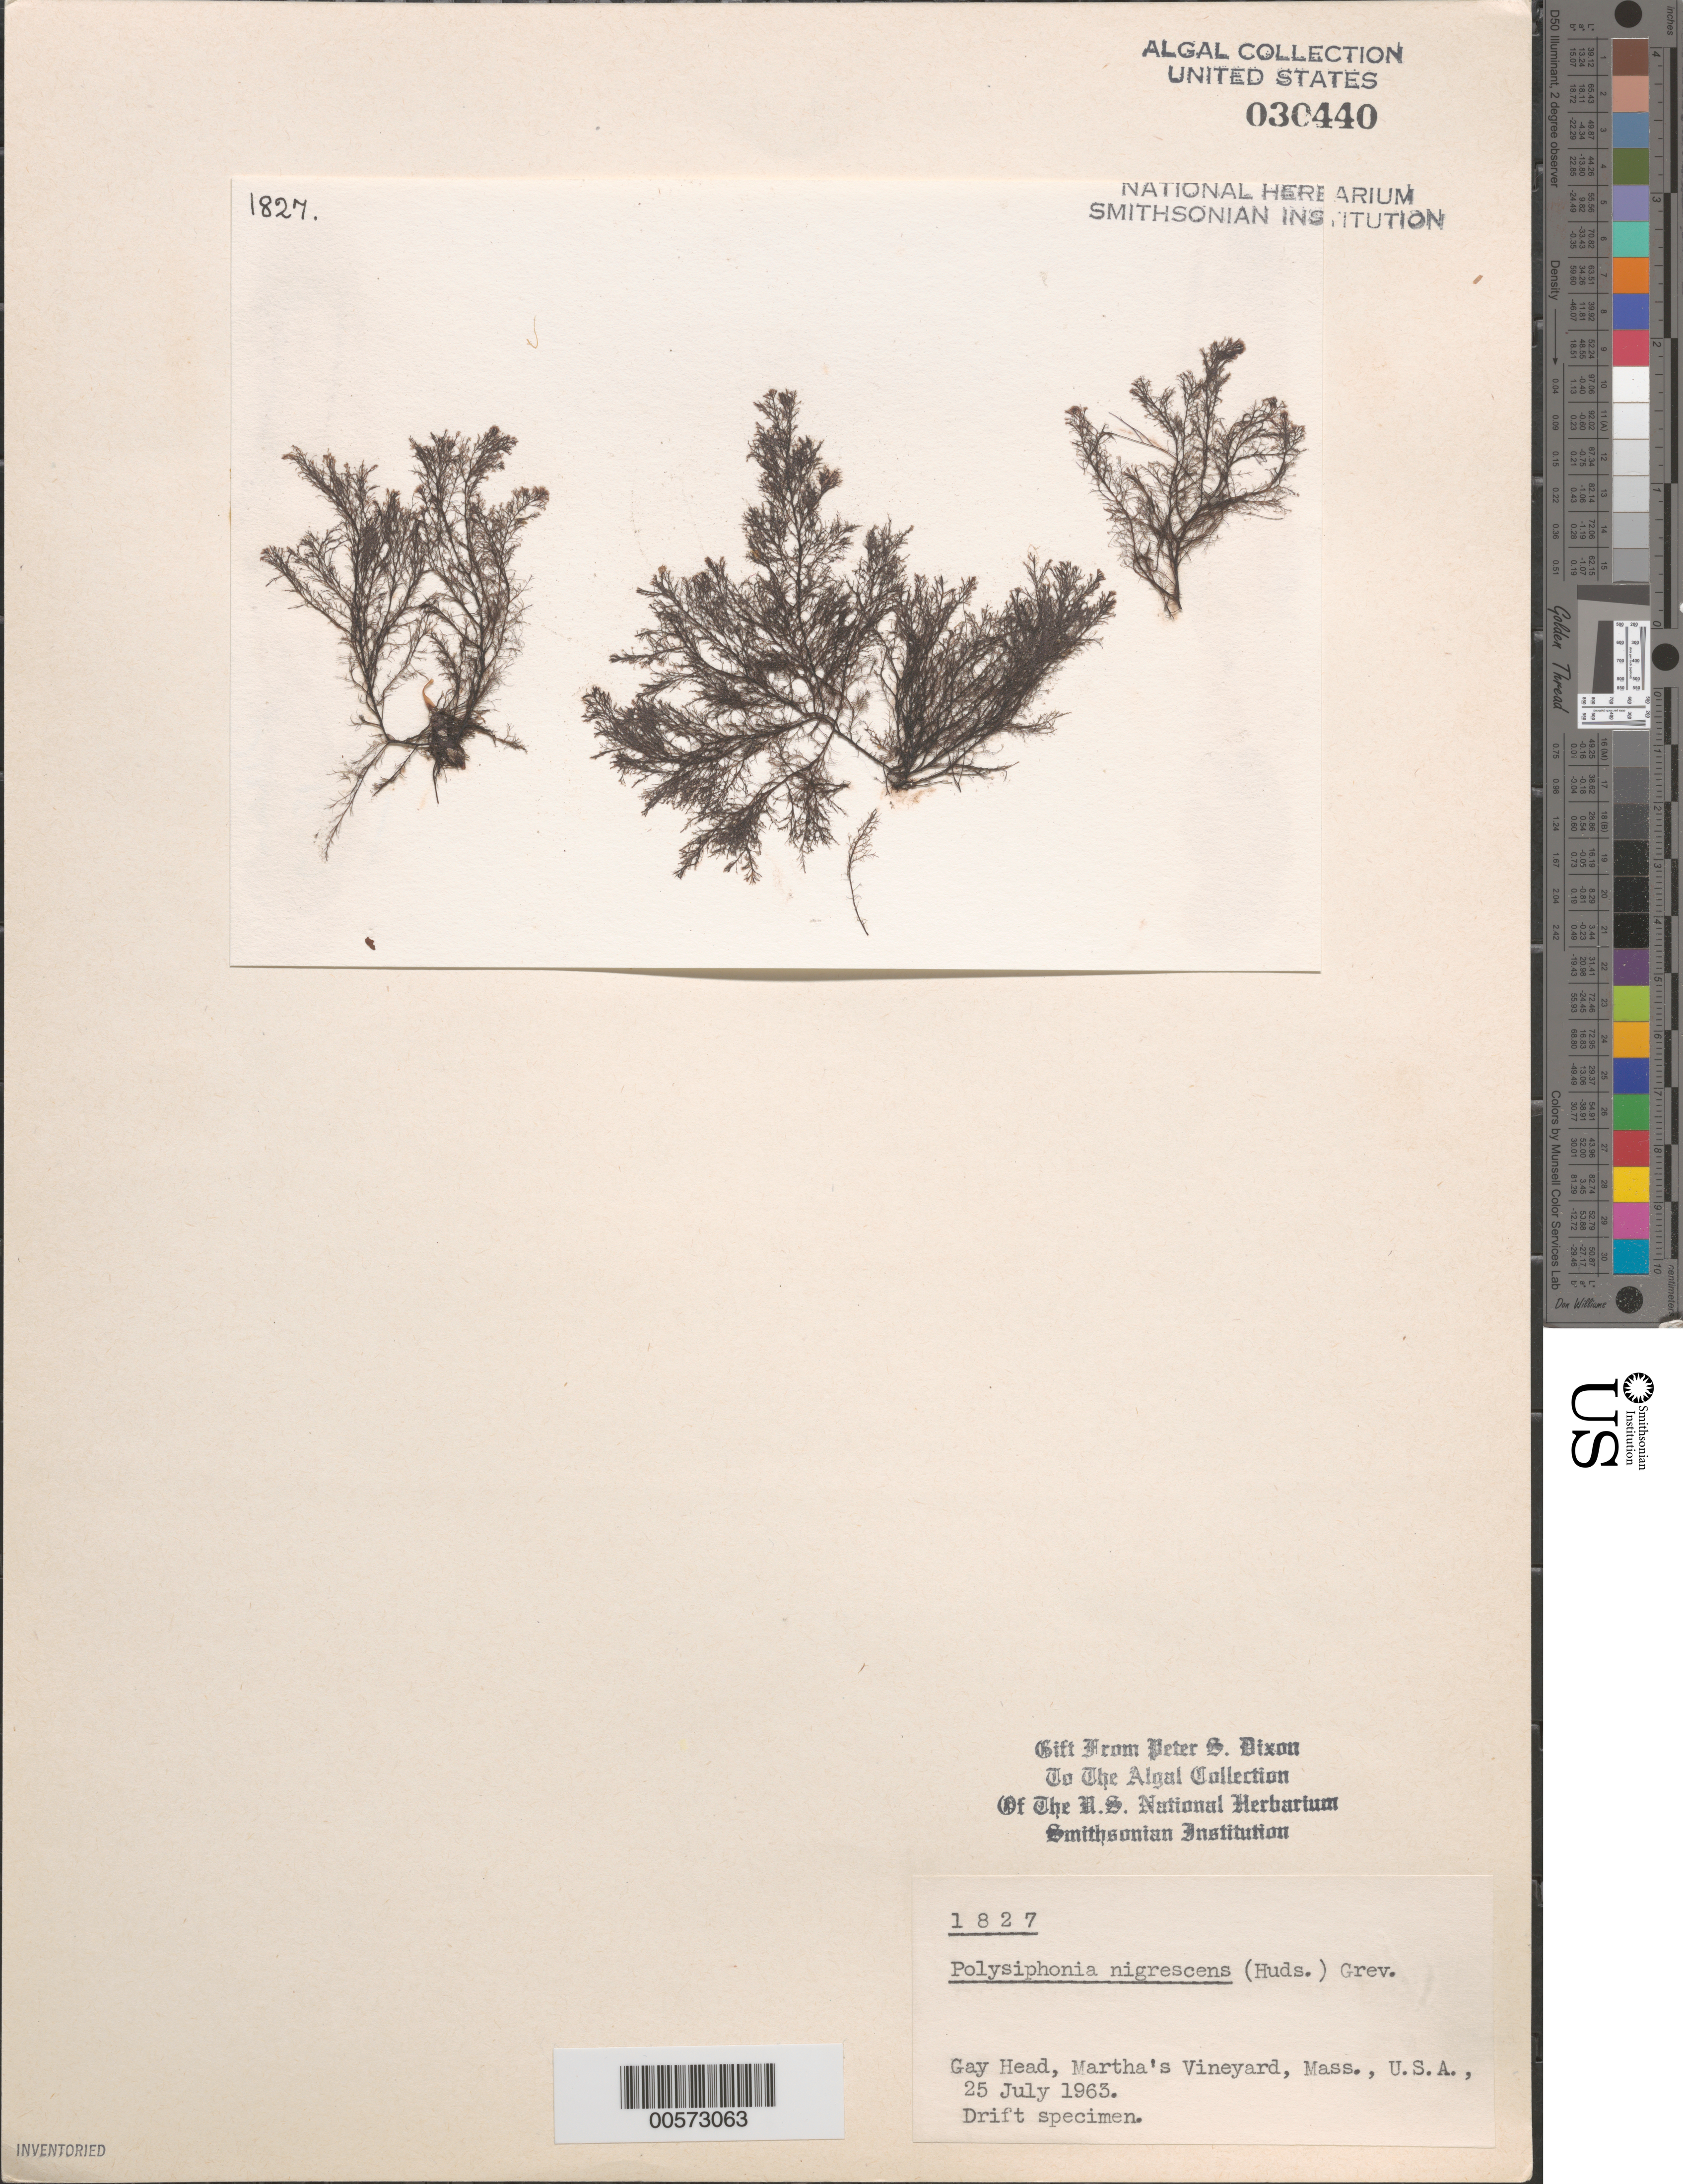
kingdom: Plantae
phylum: Rhodophyta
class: Florideophyceae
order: Ceramiales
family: Rhodomelaceae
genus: Vertebrata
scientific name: Vertebrata fucoides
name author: (Hudson) Kuntze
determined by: Algae name updating Project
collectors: P. S. Dixon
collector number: PSD 1827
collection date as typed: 25 Jul 1963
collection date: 1963-07-25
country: United States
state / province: Massachusetts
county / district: Dukes County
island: Martha's Vineyard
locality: Gay Head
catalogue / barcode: US 30440